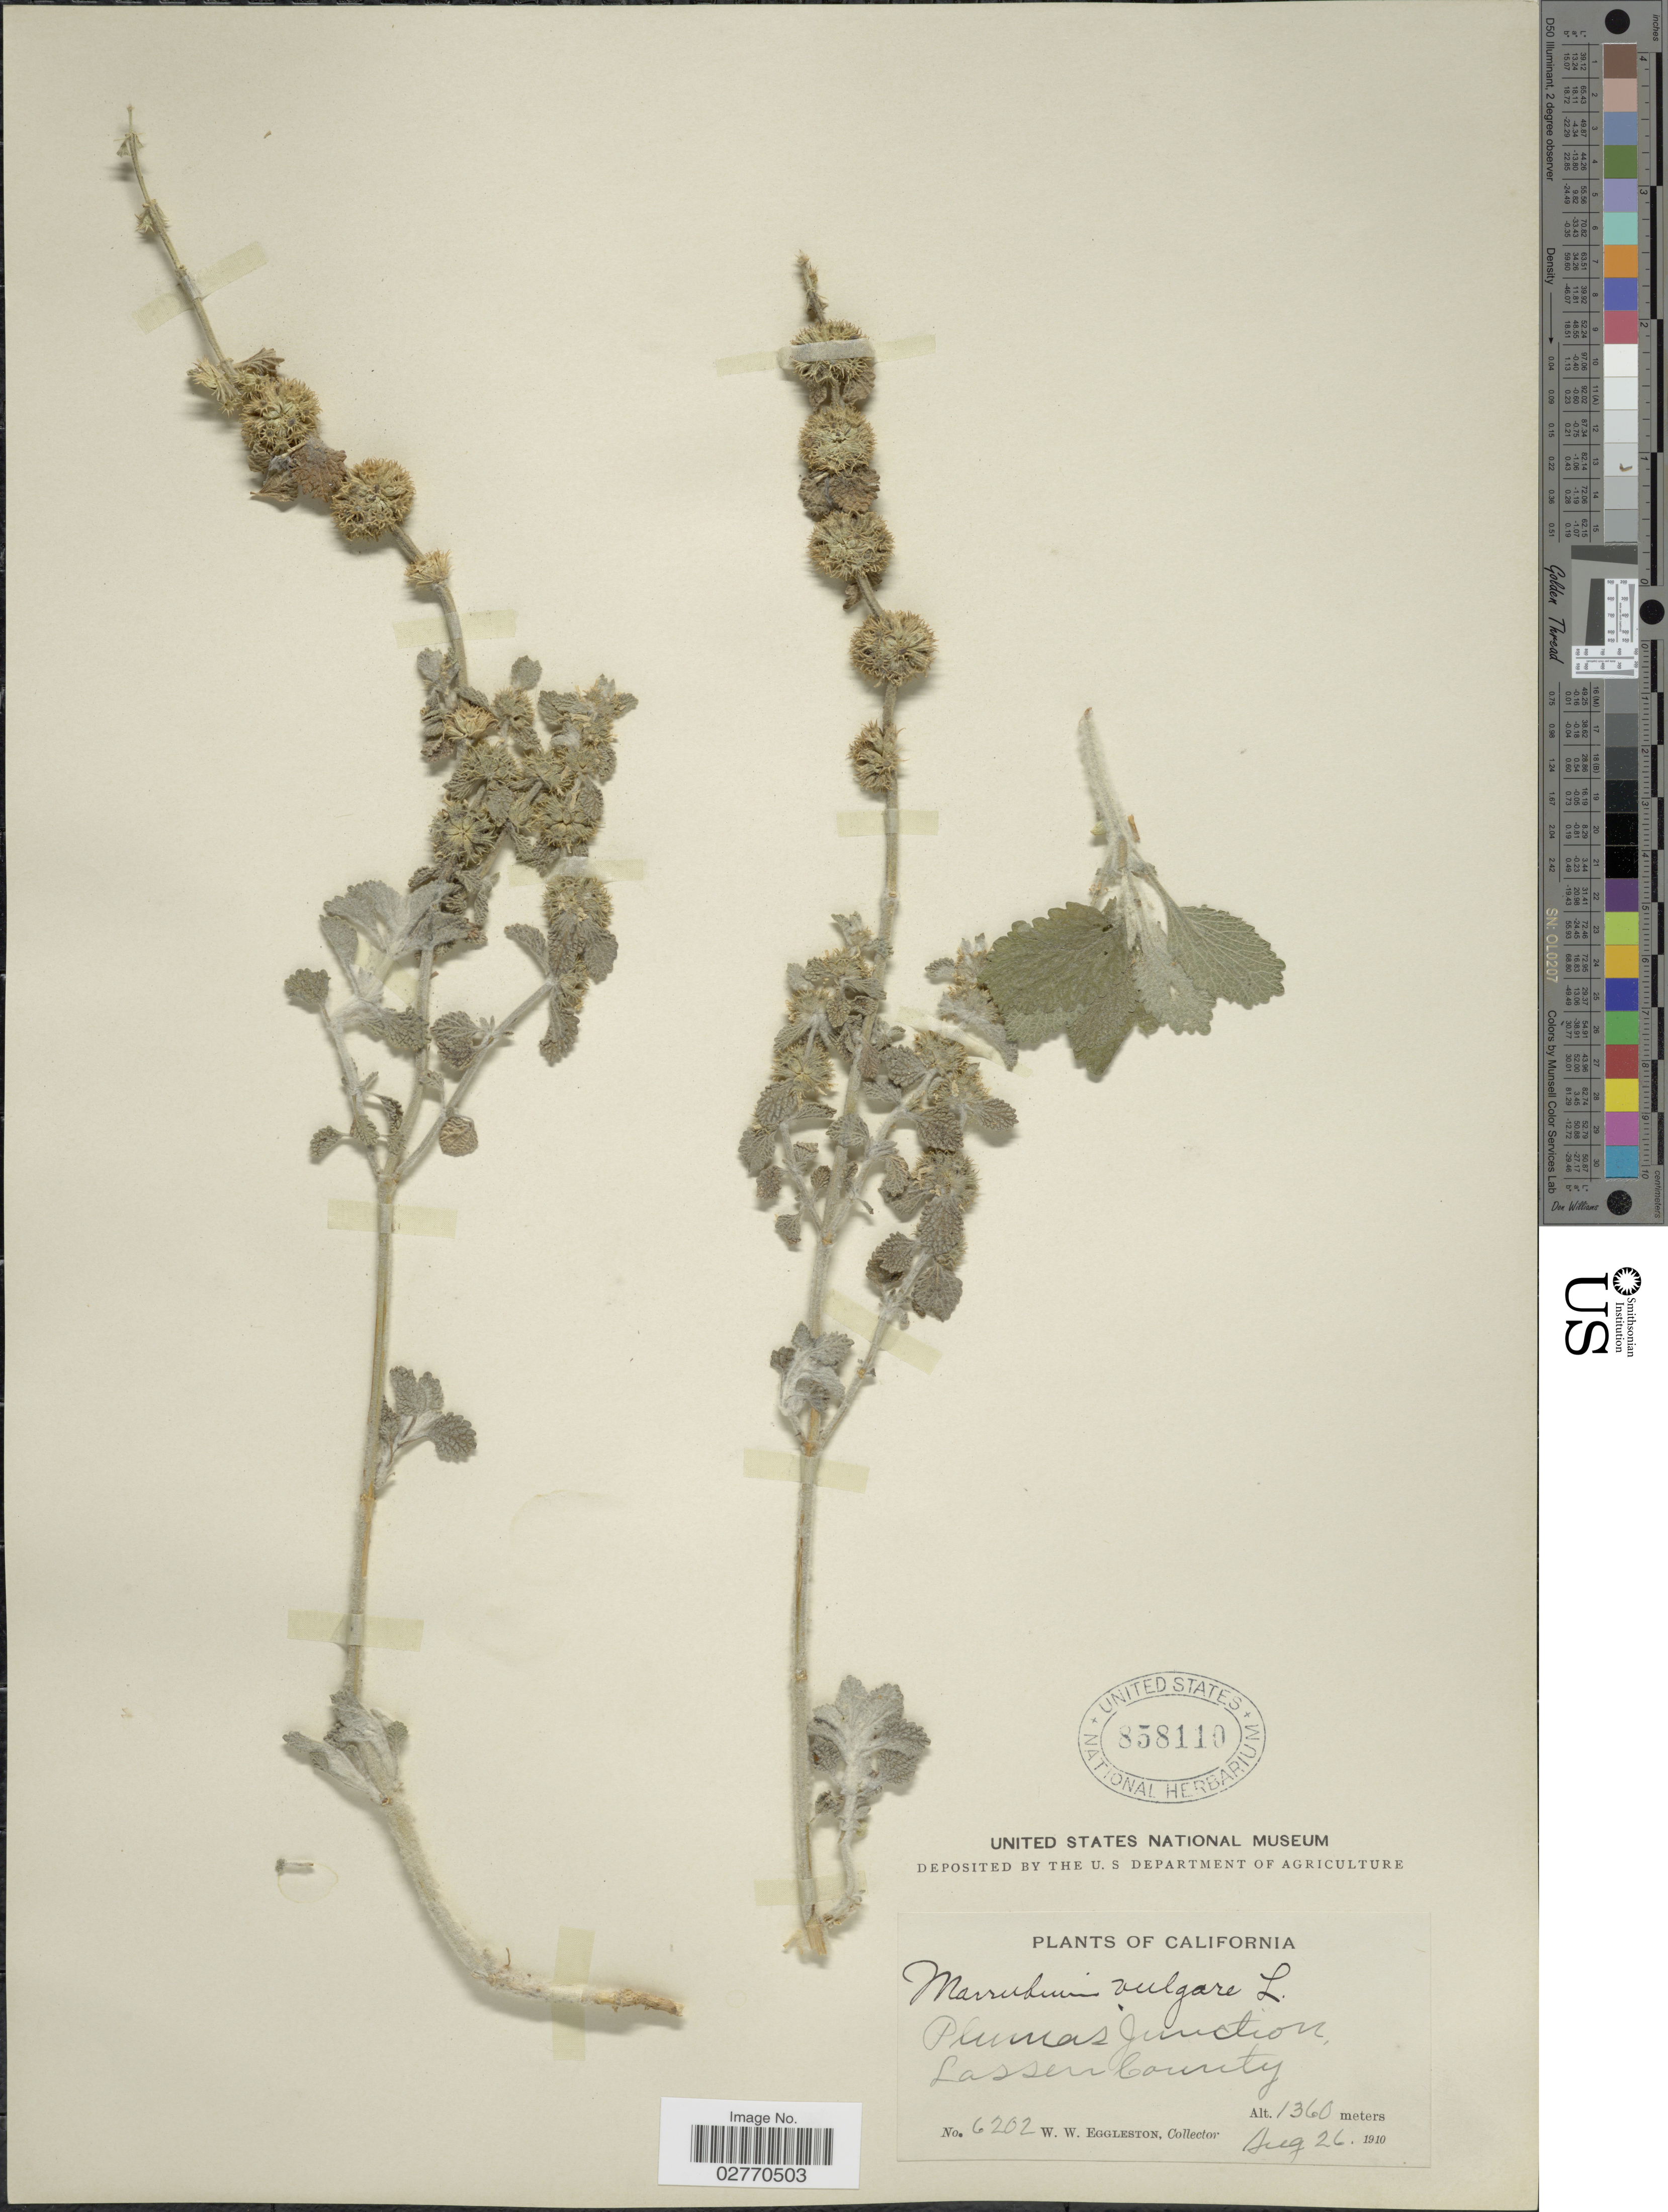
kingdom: Plantae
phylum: Tracheophyta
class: Magnoliopsida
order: Lamiales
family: Lamiaceae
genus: Marrubium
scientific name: Marrubium vulgare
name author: L.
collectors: W. W. Eggleston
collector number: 6202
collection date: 1910-08-26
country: United States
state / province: California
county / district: Lassen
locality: Plumas Junction, Lassen County.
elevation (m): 1360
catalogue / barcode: US 858110